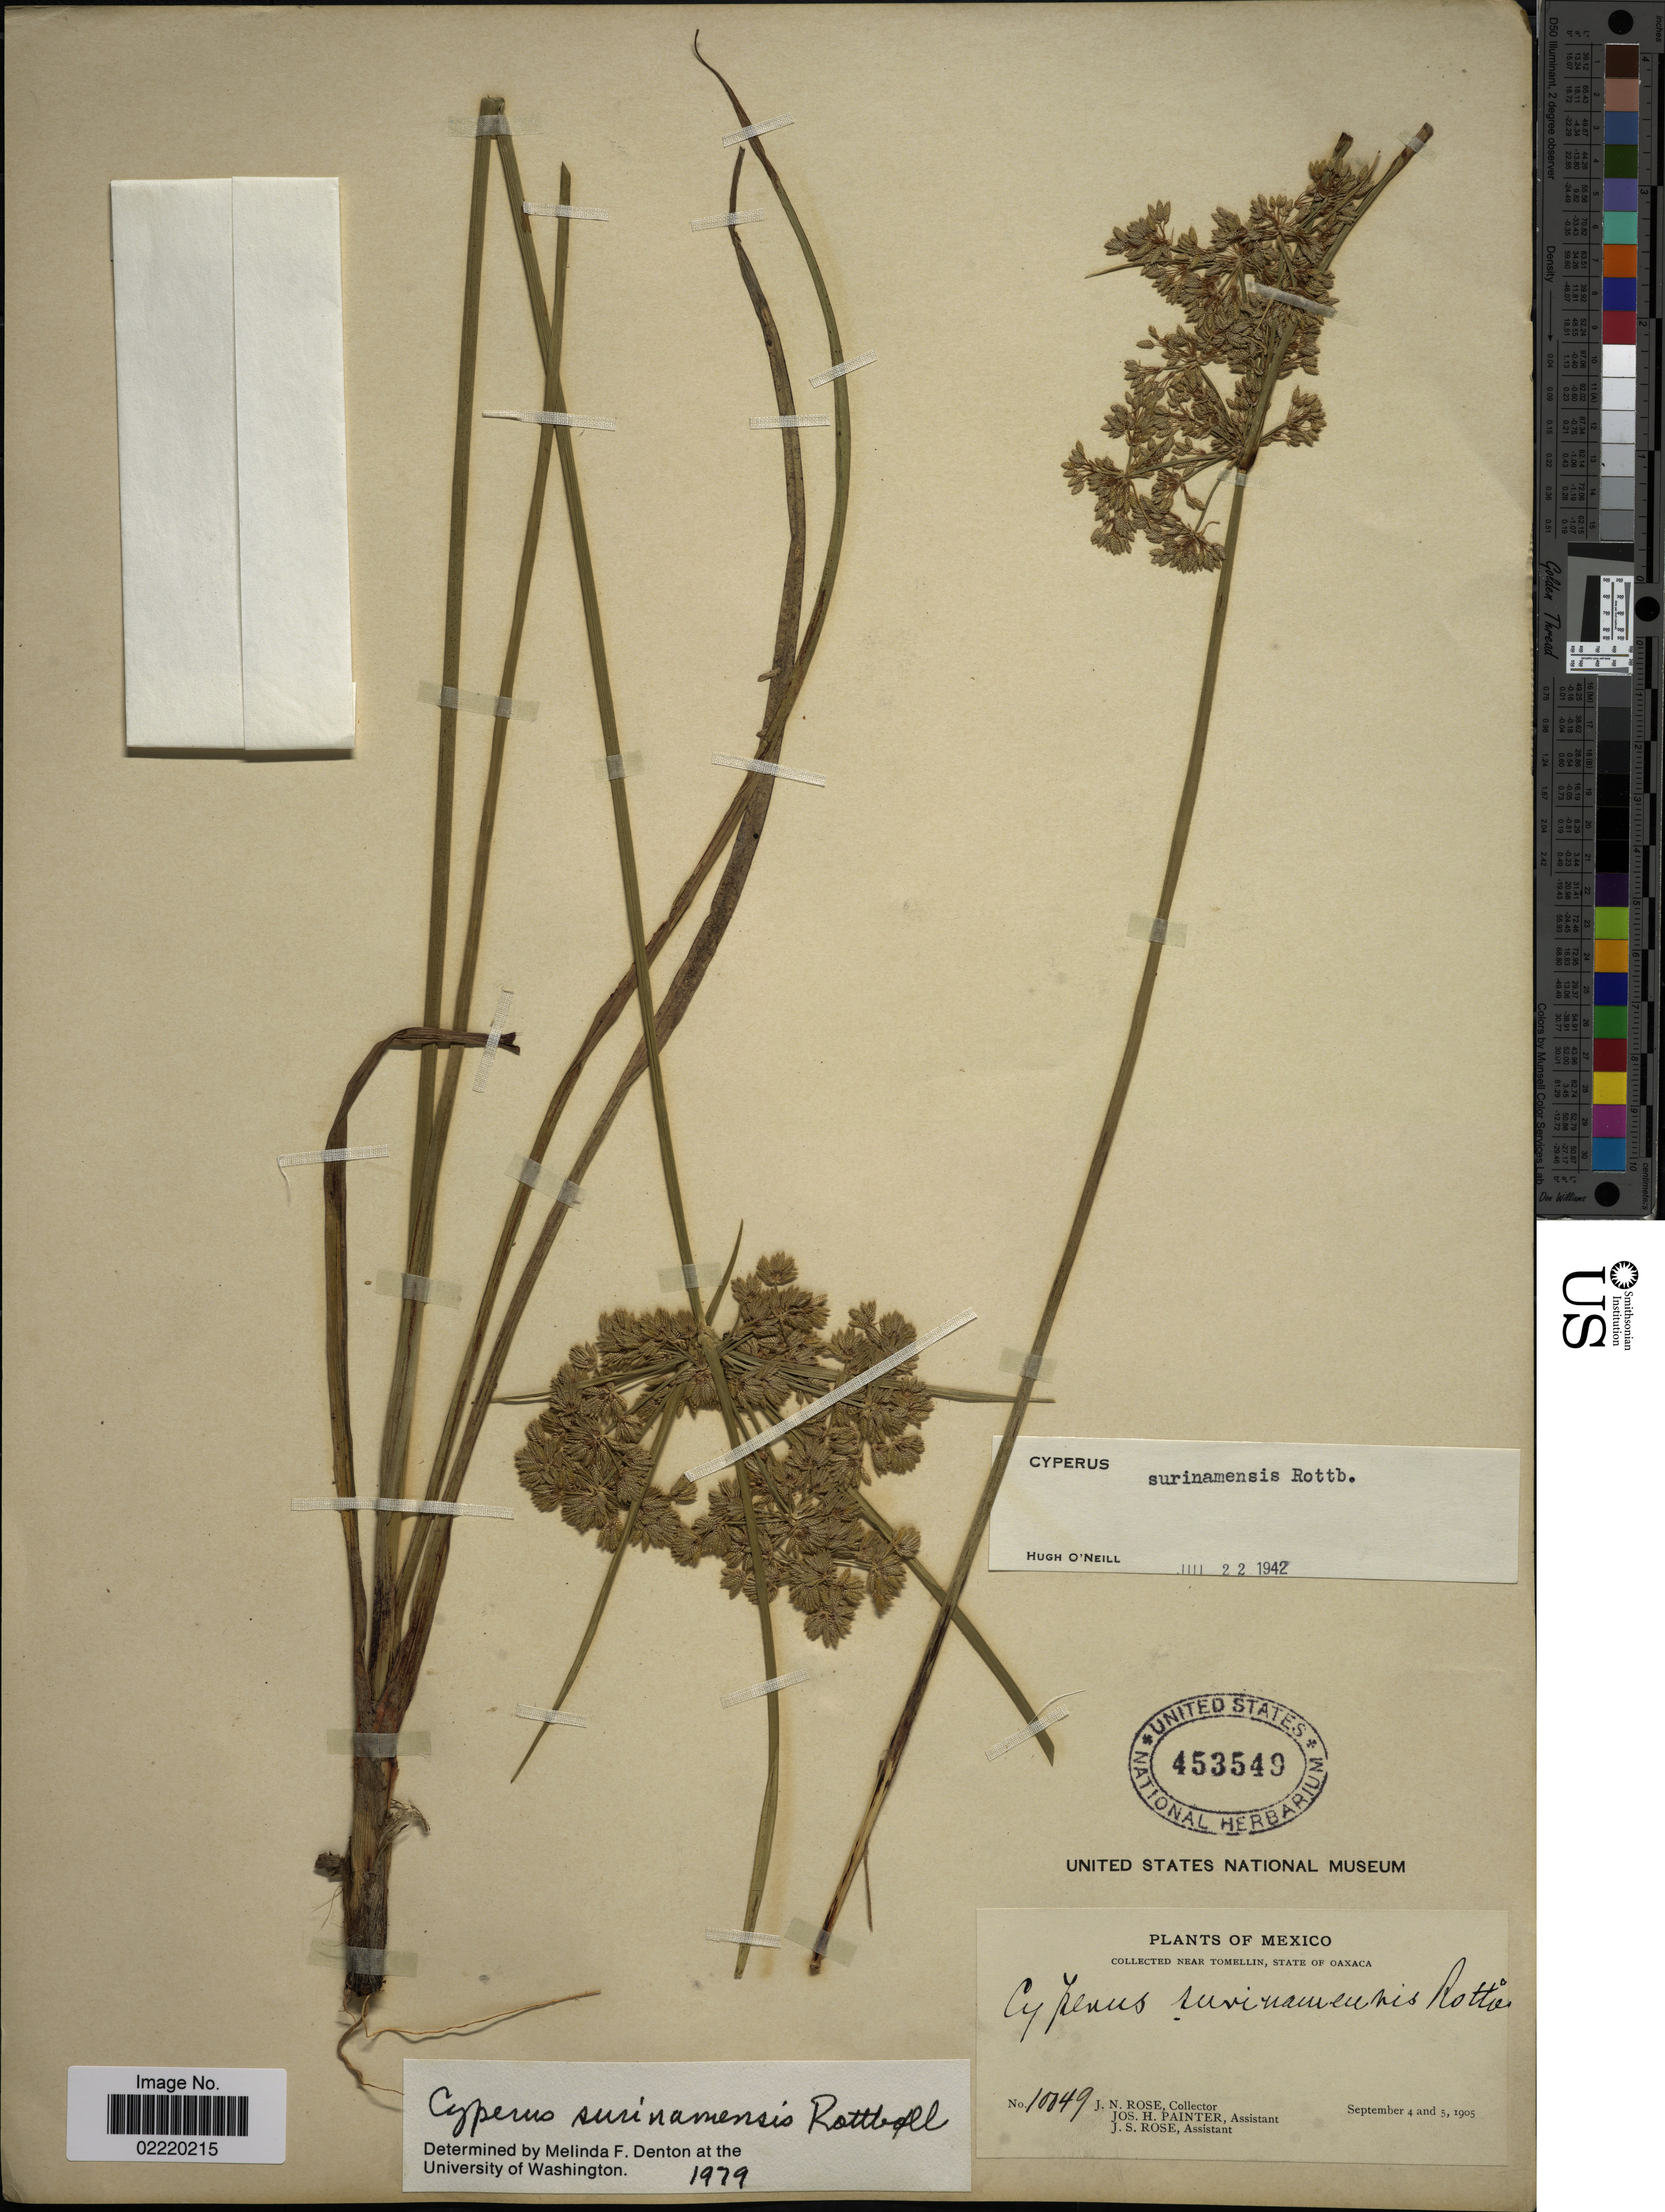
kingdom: Plantae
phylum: Tracheophyta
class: Liliopsida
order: Poales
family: Cyperaceae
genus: Cyperus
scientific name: Cyperus surinamensis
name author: Rottb.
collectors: J. N. Rose, J. H. Painter & J. S. Rose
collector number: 10049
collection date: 1905-09-04/1905-09-05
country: Mexico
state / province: Oaxaca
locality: Near Tomellin.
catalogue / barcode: US 453549